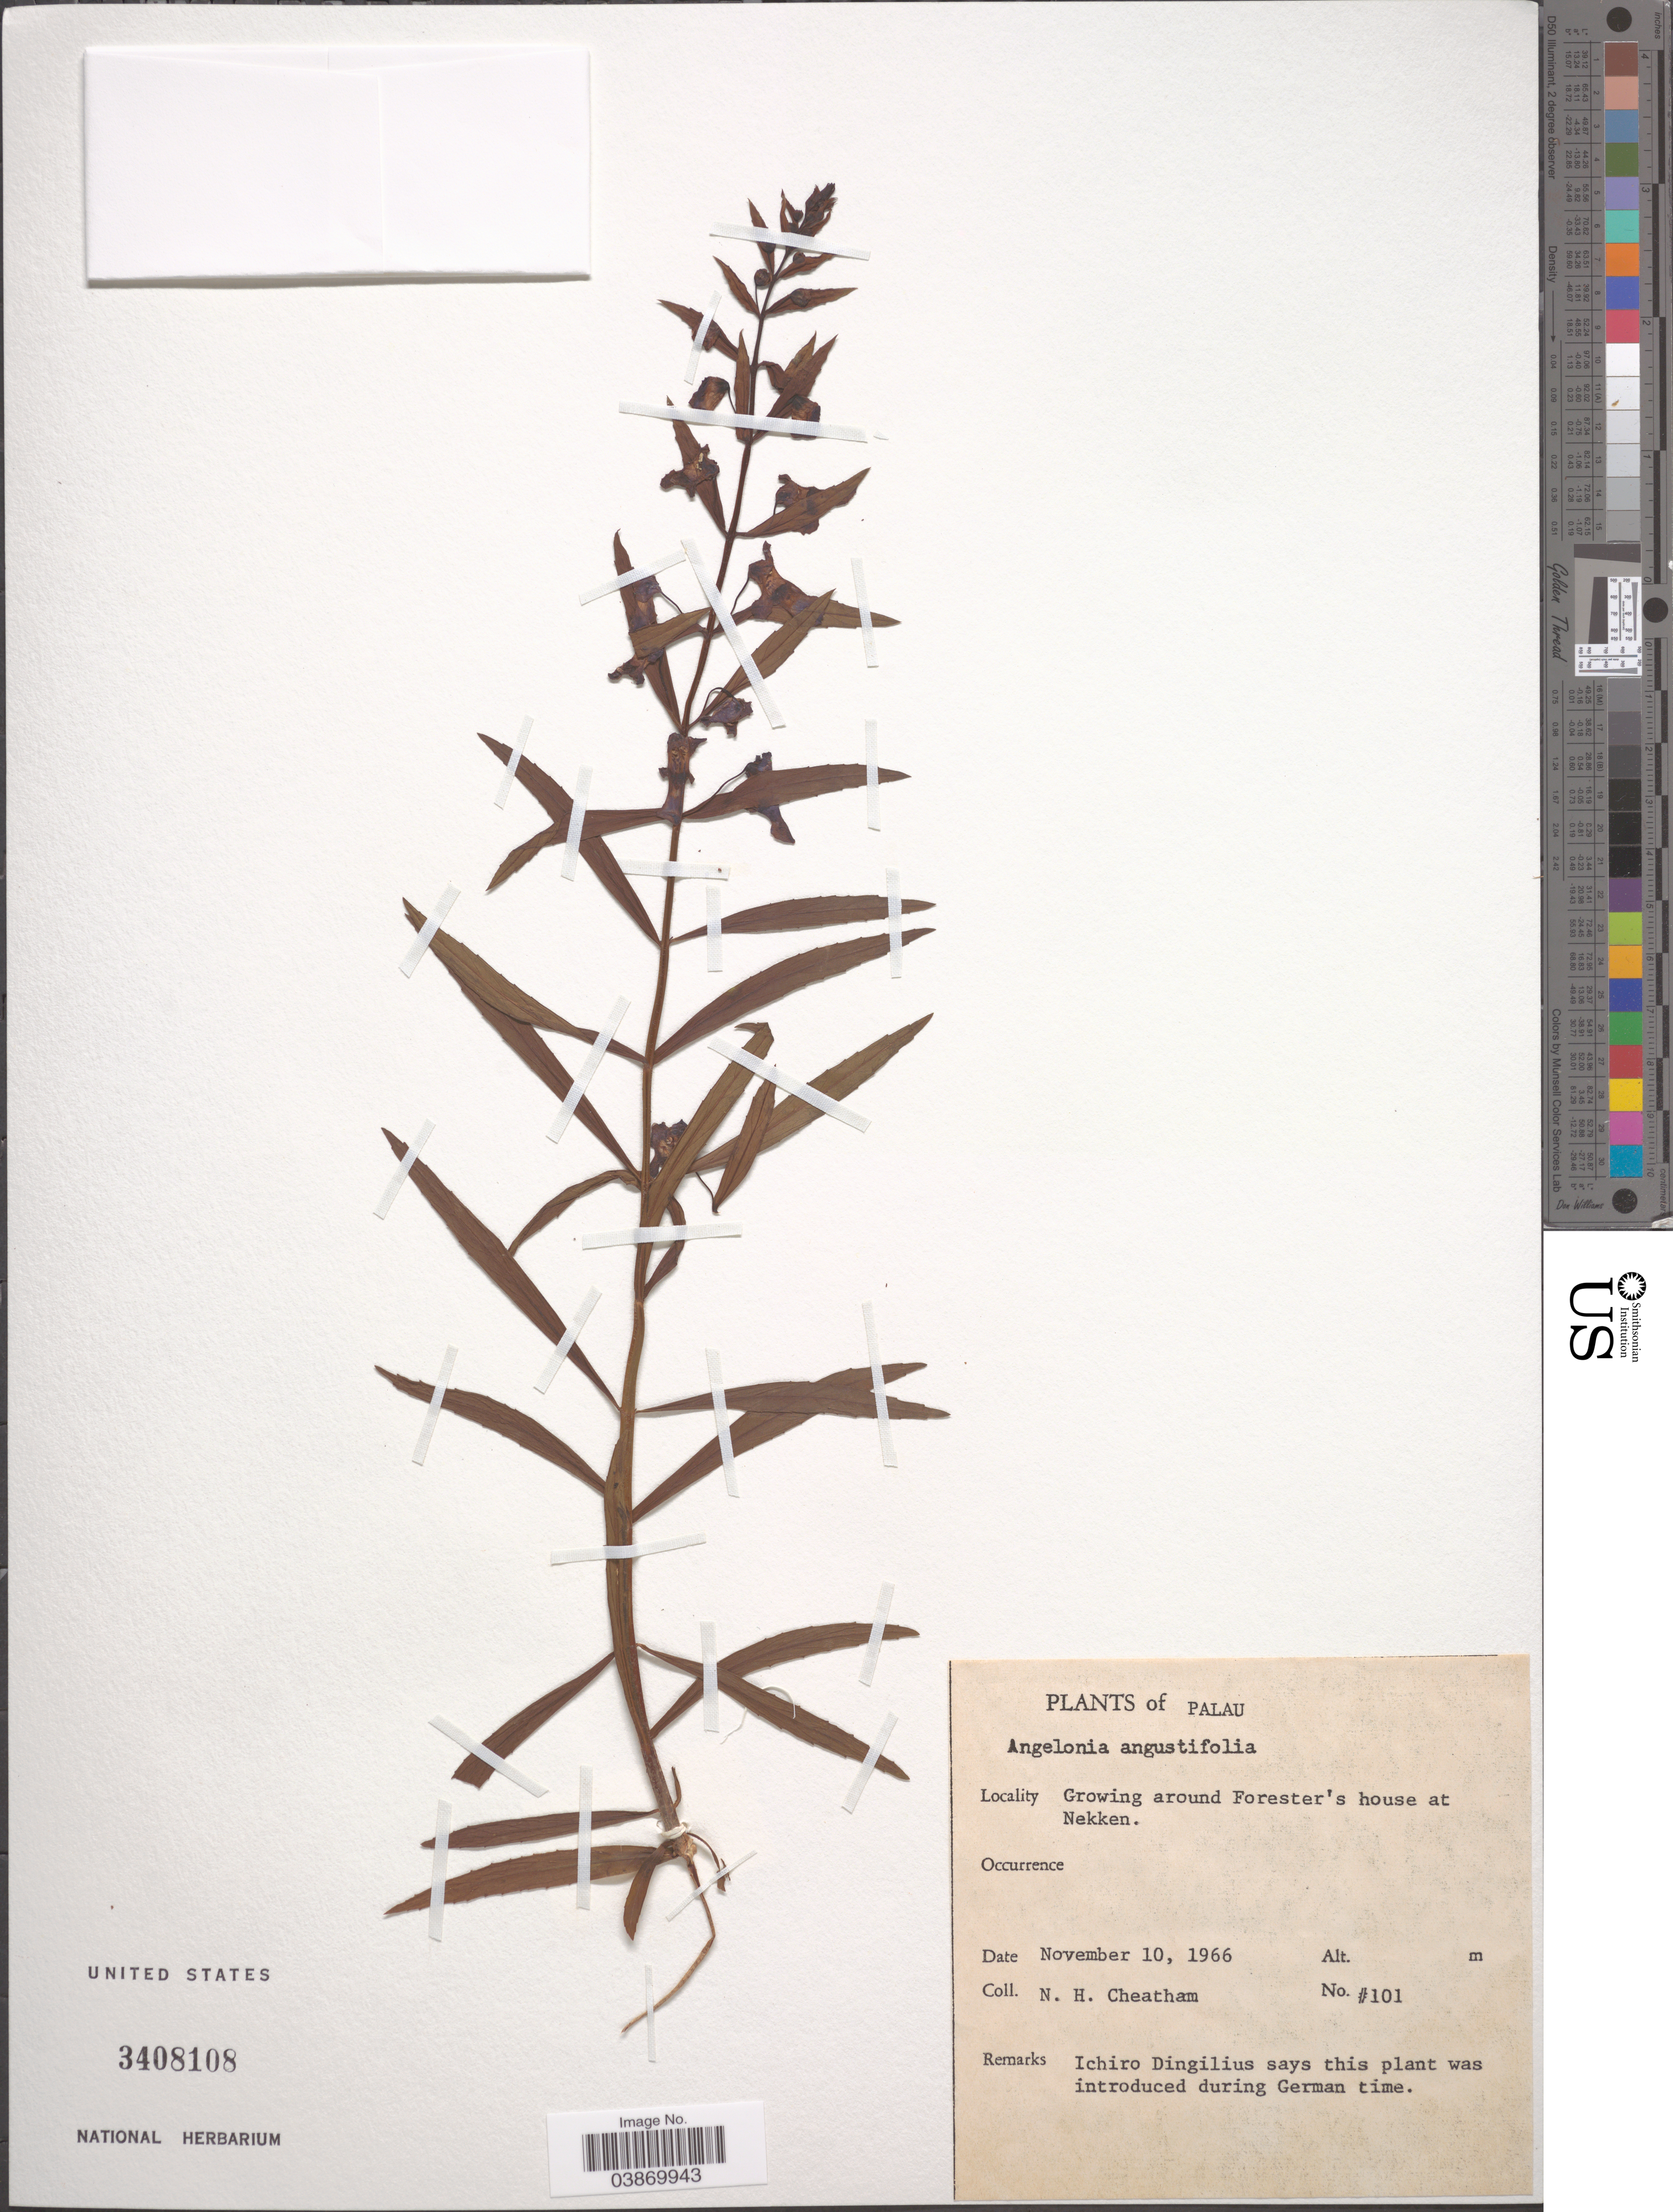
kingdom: Plantae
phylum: Tracheophyta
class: Magnoliopsida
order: Lamiales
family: Plantaginaceae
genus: Angelonia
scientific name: Angelonia angustifolia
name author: Benth.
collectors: N. H. Cheatham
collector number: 101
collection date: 1966-11-10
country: Palau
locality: Palau. Growing around Forester's house at Nekken.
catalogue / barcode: US 3408108